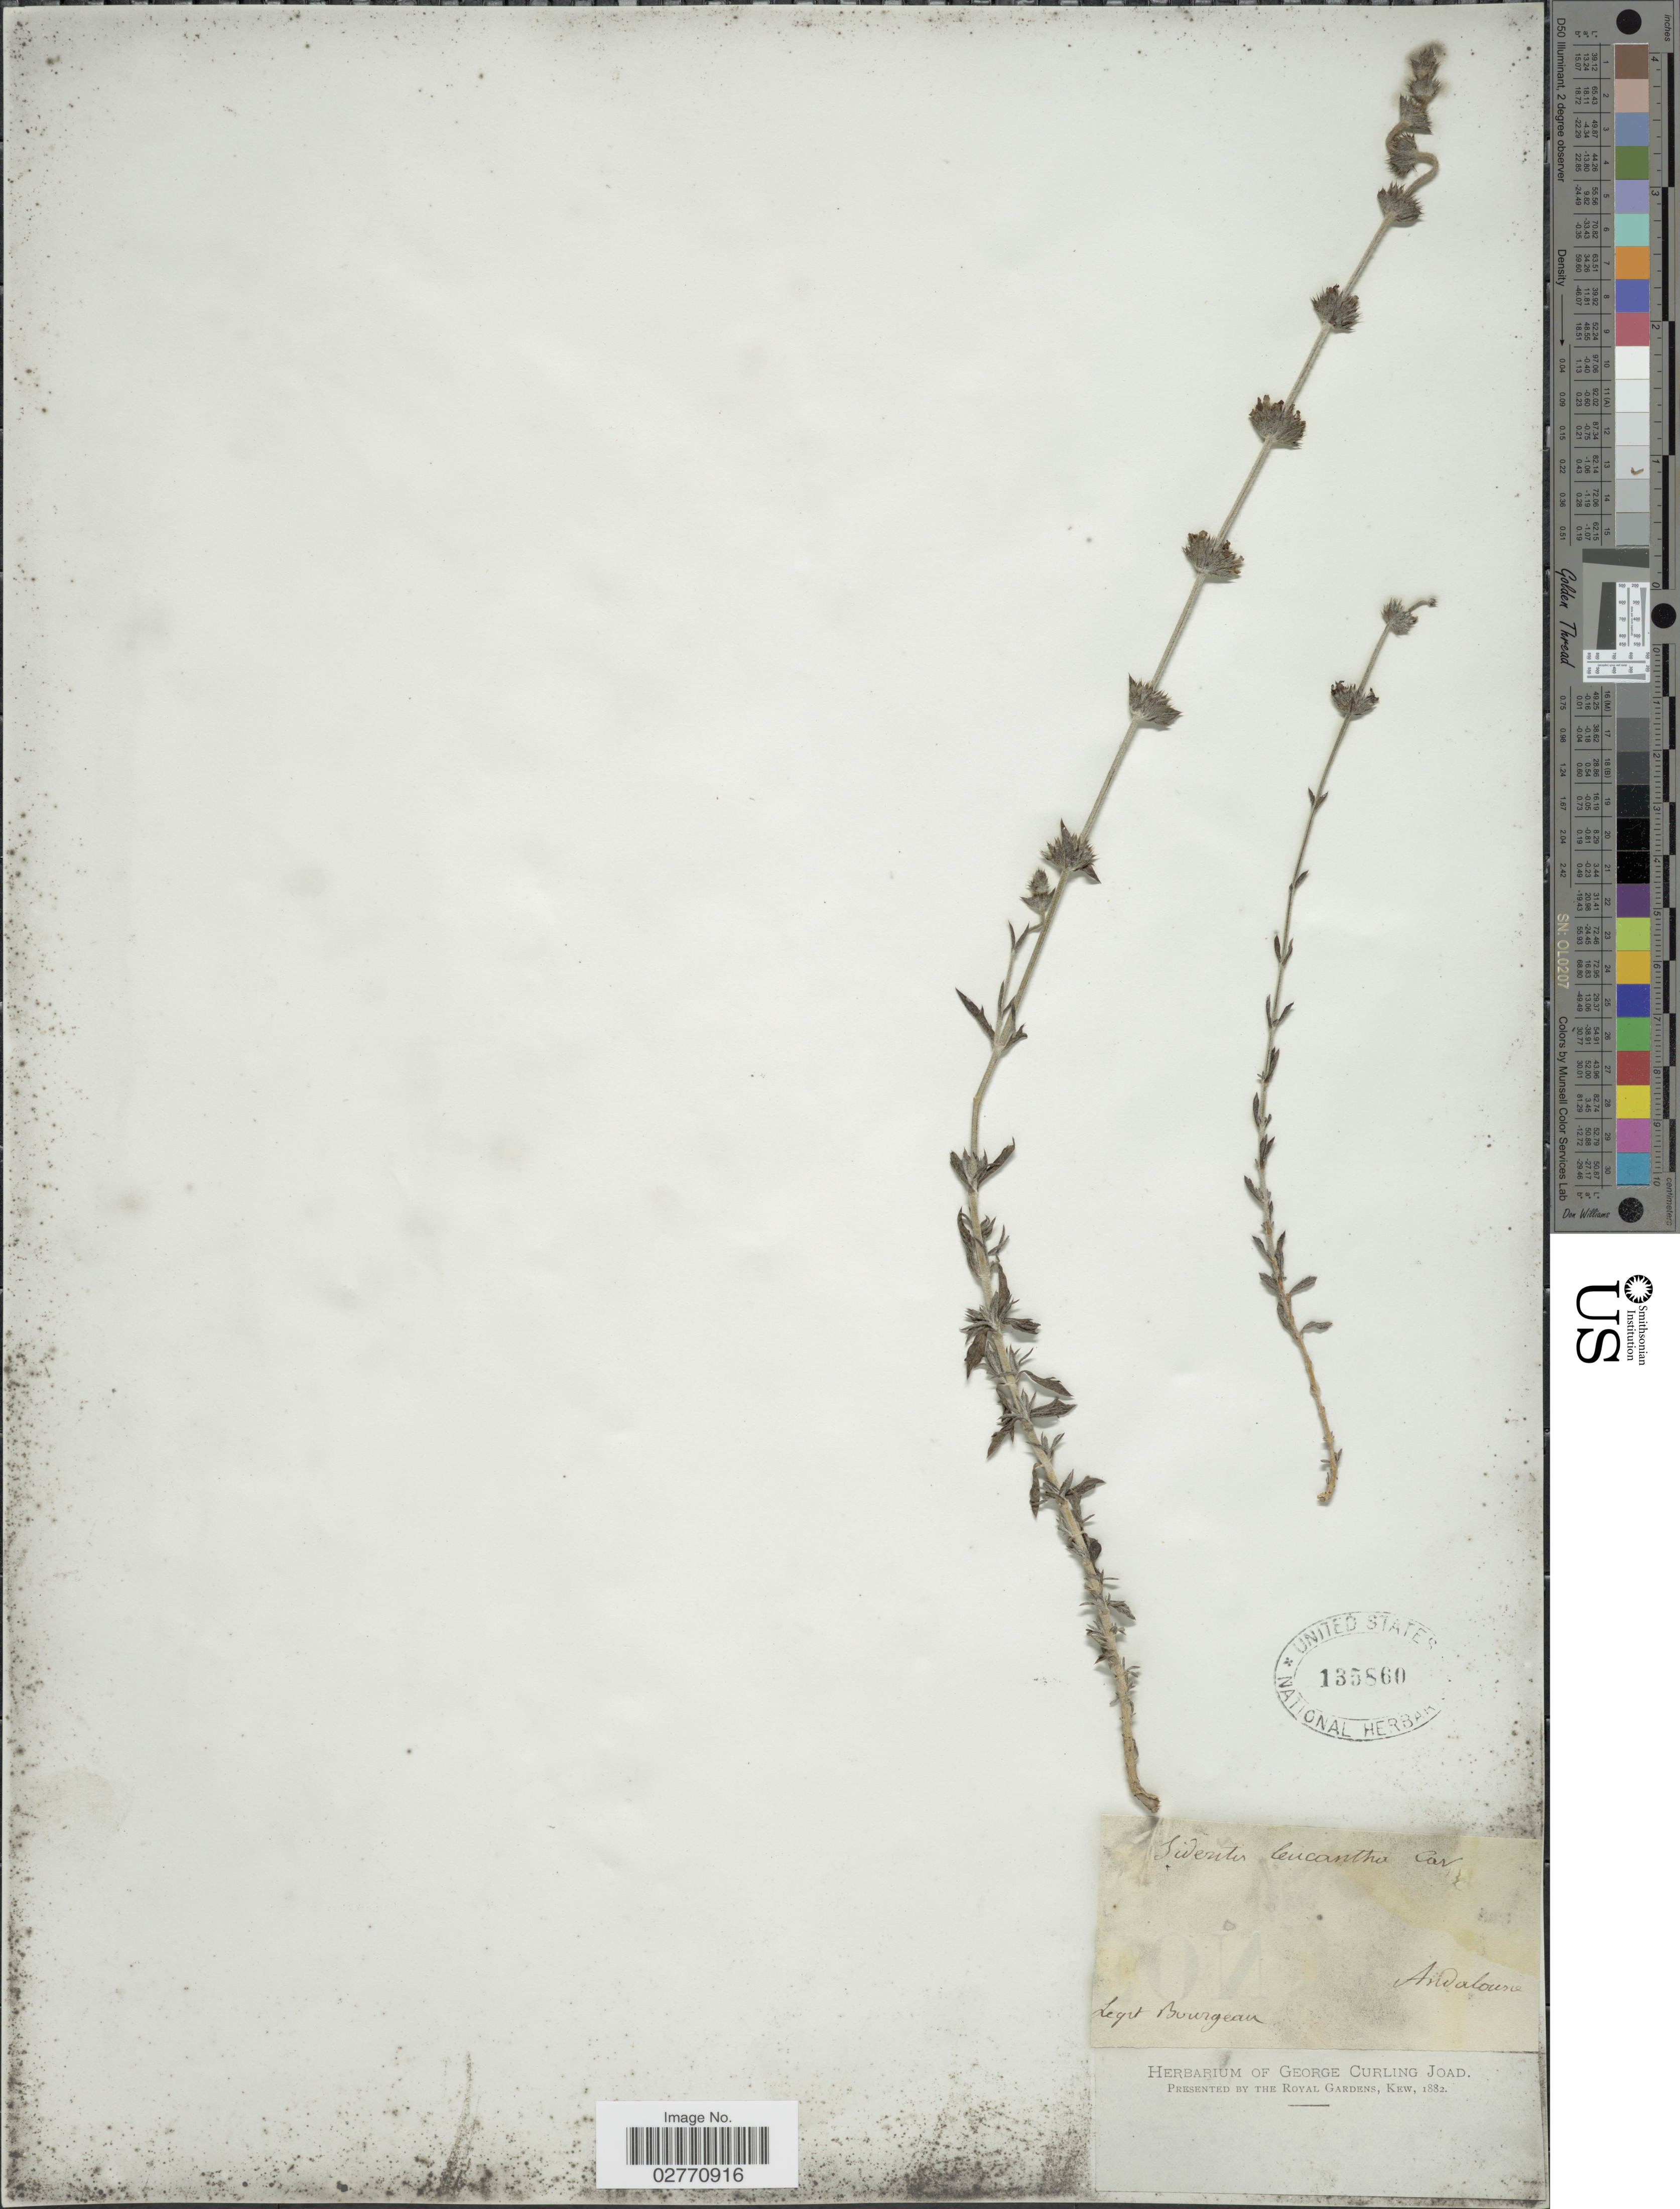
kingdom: Plantae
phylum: Tracheophyta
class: Magnoliopsida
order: Lamiales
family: Lamiaceae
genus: Sideritis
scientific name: Sideritis leucantha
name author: Cav.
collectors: -. Bourgeau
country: Spain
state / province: Andalucía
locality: Andalousie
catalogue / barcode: US 135860